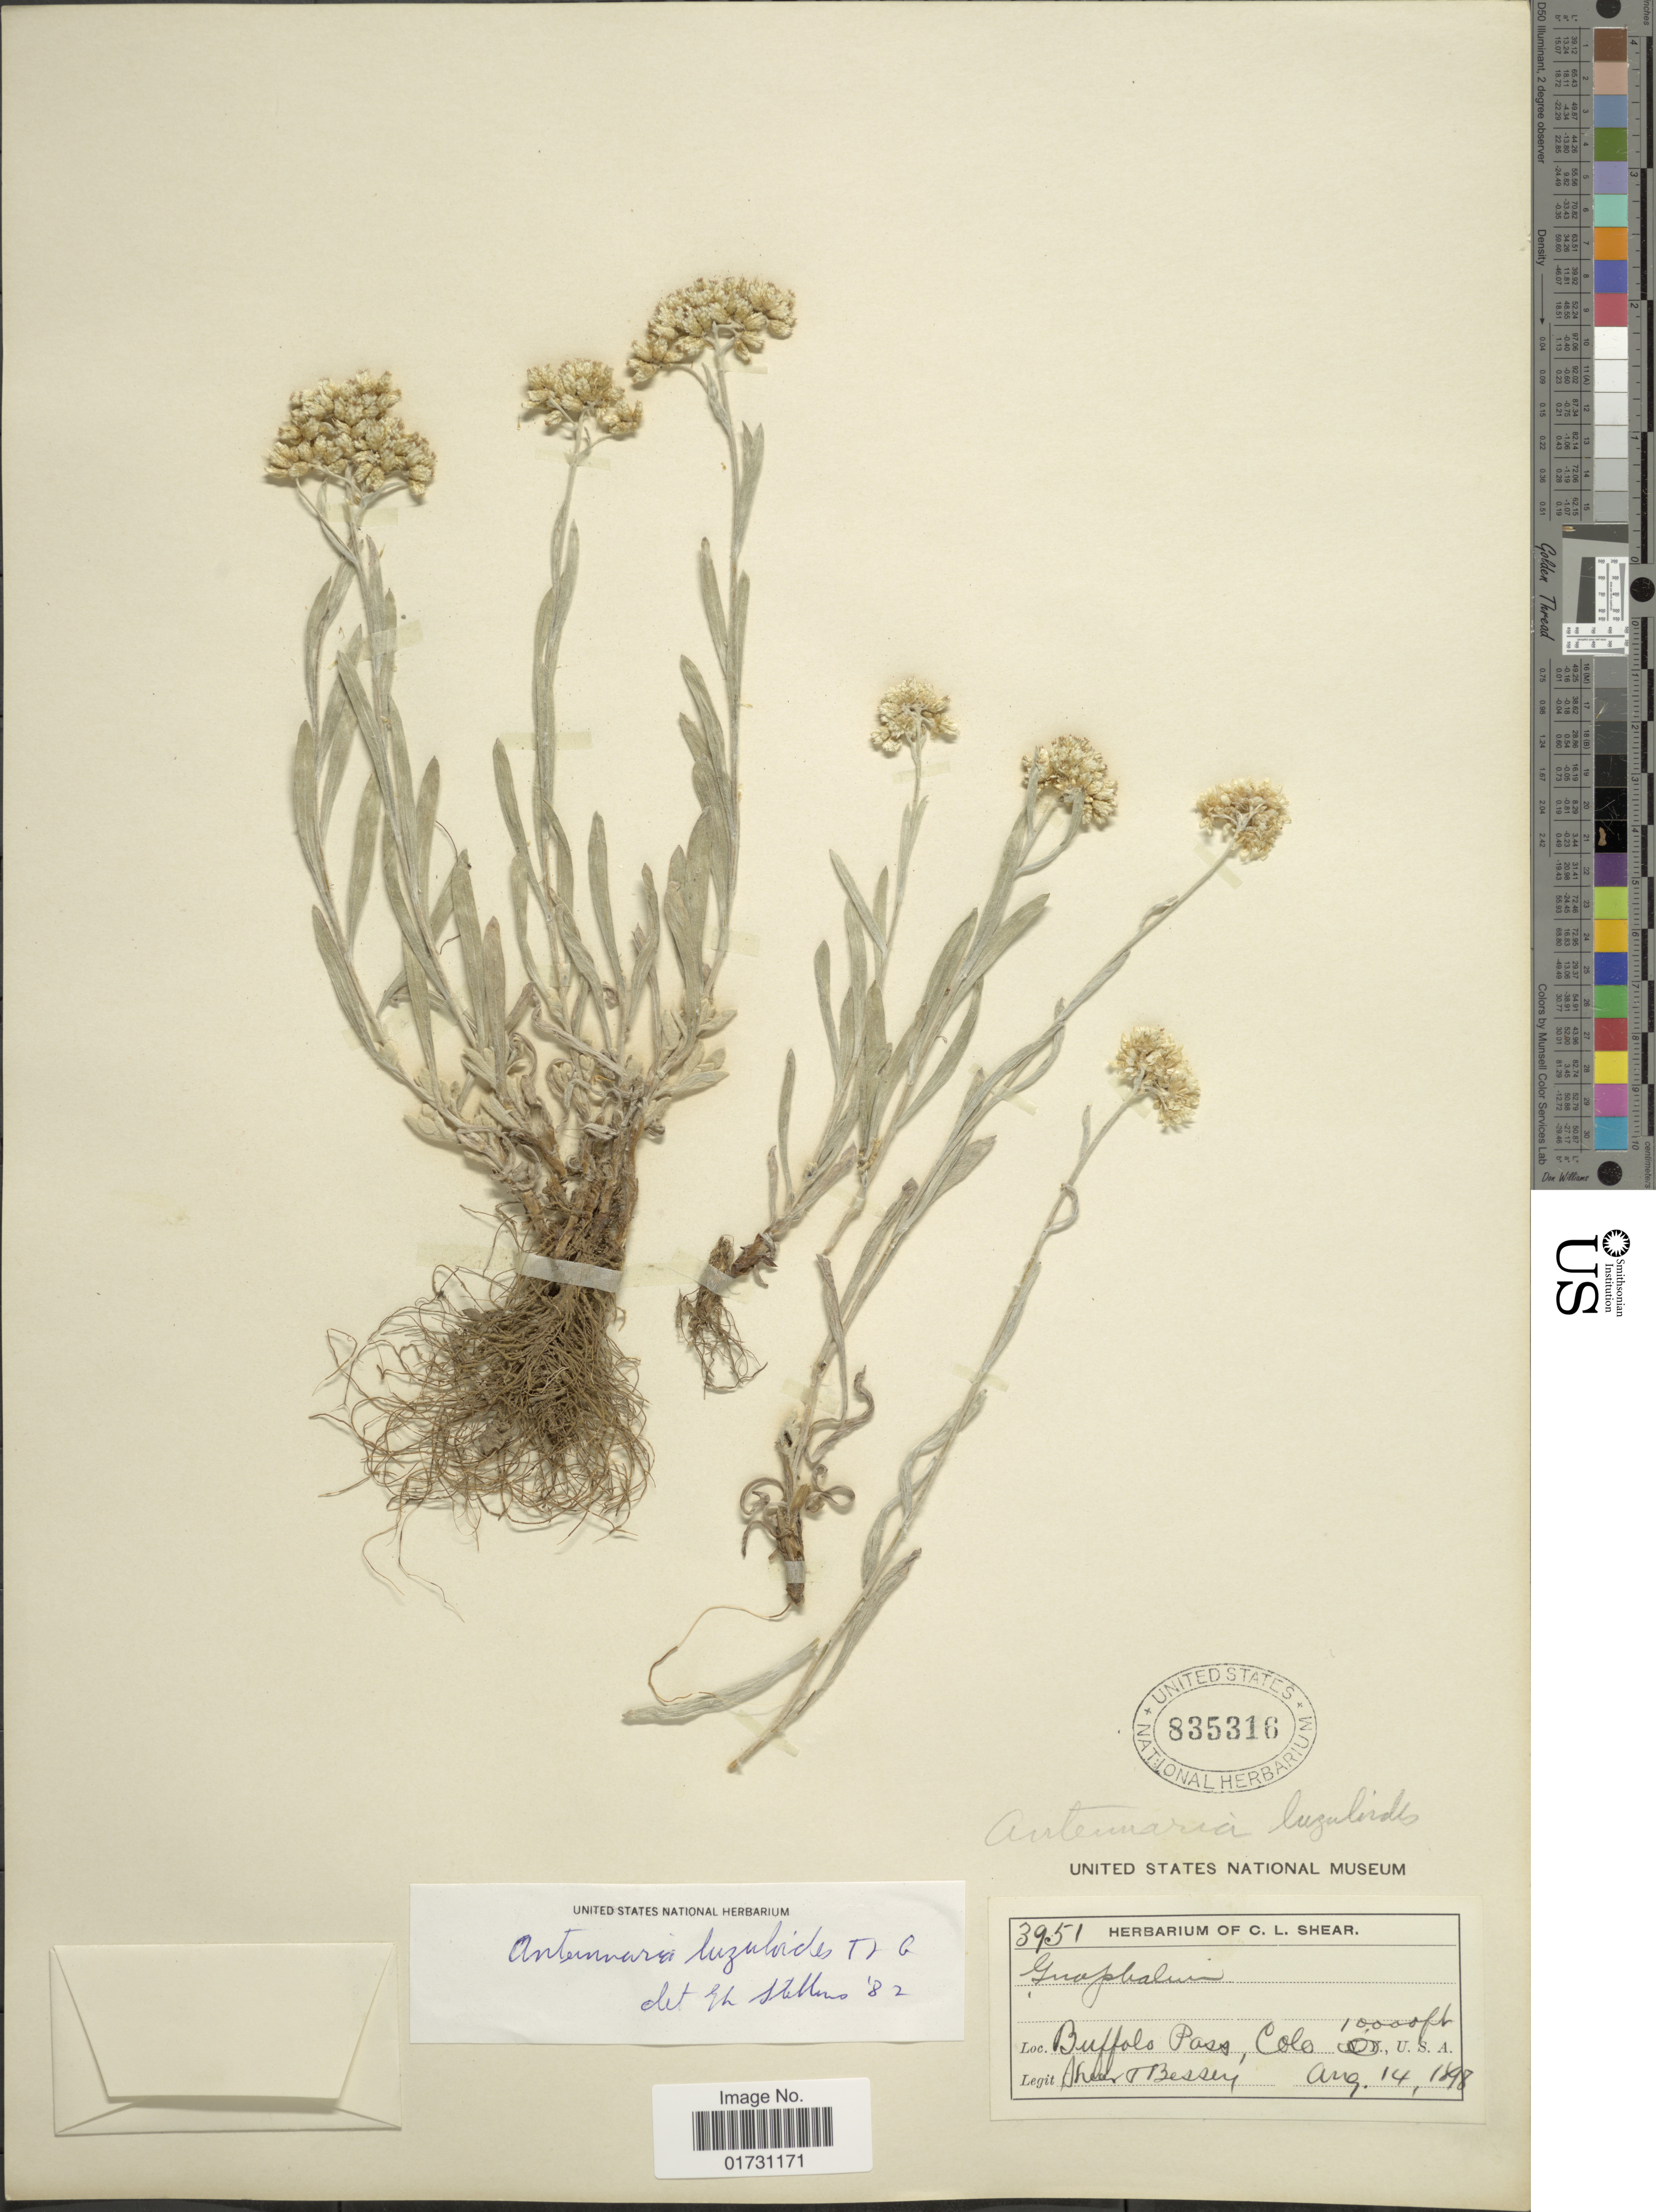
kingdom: Plantae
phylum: Tracheophyta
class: Magnoliopsida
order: Asterales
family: Asteraceae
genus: Antennaria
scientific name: Antennaria luzuloides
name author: Torr. & A. Gray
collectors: -- Shear & -. Bessey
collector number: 3951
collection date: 1898-08-14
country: United States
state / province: Colorado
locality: Buffalo Pass, Colo.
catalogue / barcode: US 835316